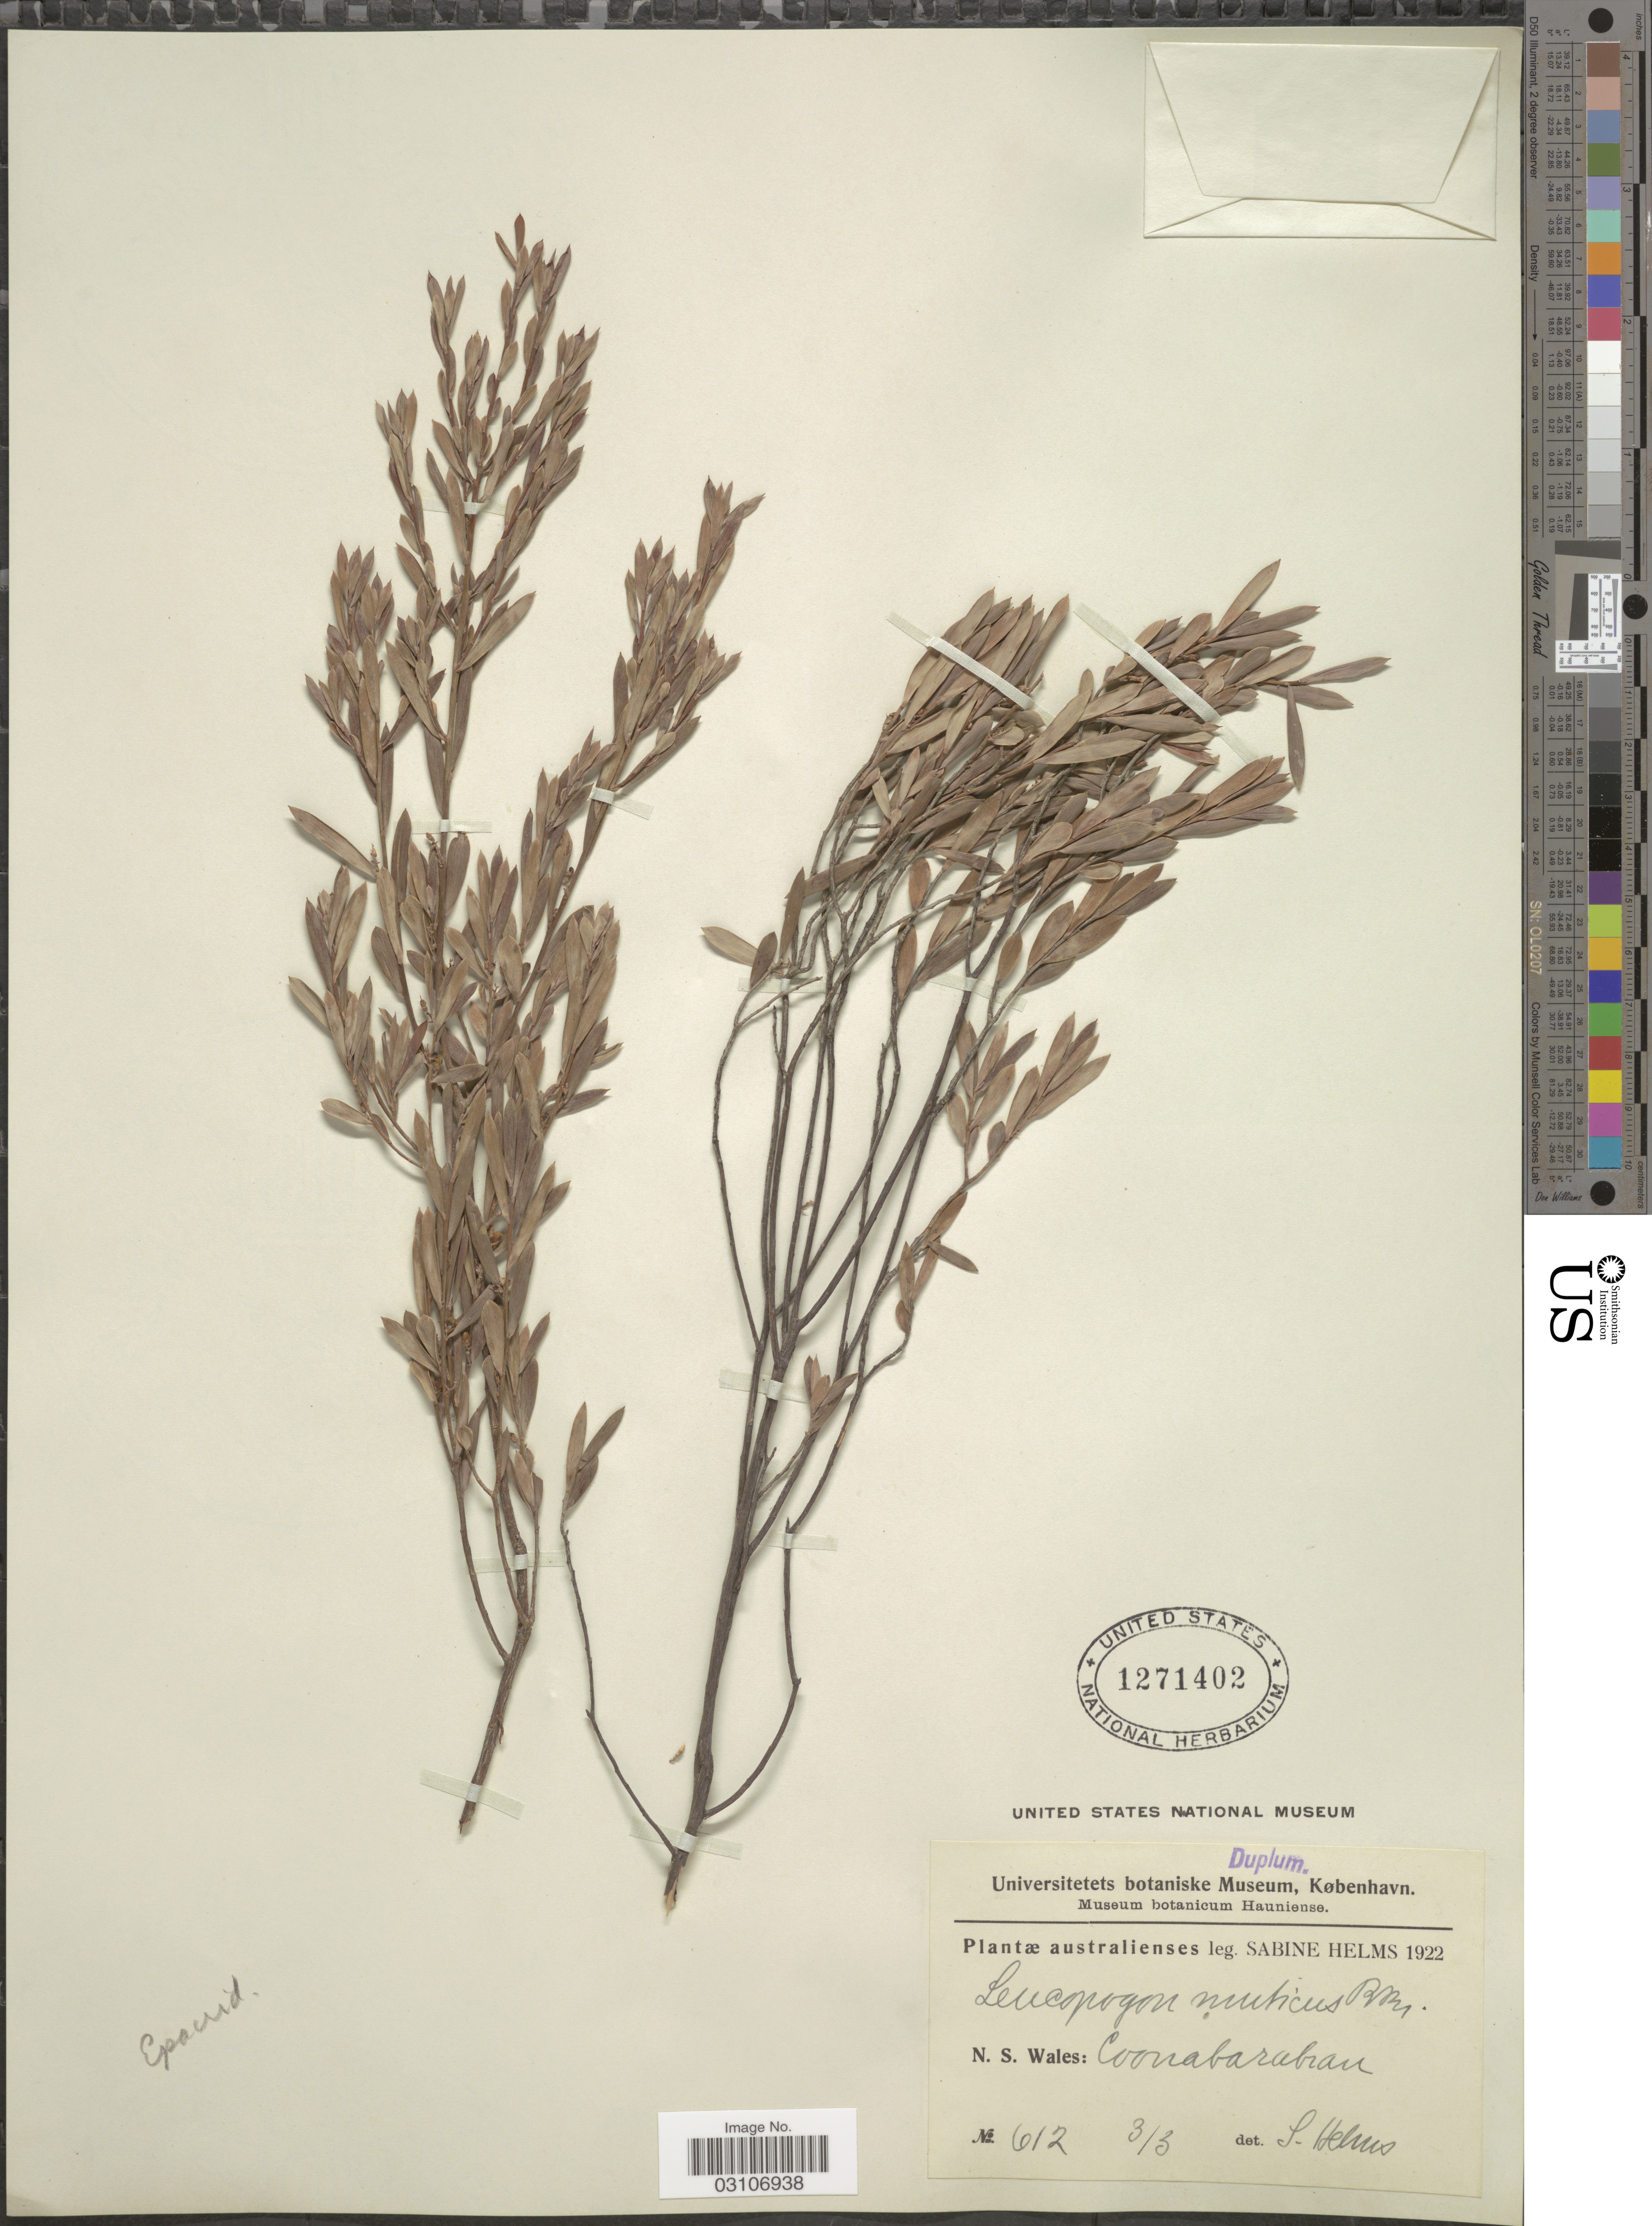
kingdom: Plantae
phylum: Tracheophyta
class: Magnoliopsida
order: Ericales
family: Ericaceae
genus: Leucopogon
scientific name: Leucopogon muticus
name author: R. Br.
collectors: S. Helms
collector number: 612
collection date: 1922-03-03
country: Australia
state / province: New South Wales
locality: Coonabarabran.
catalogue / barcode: US 1271402